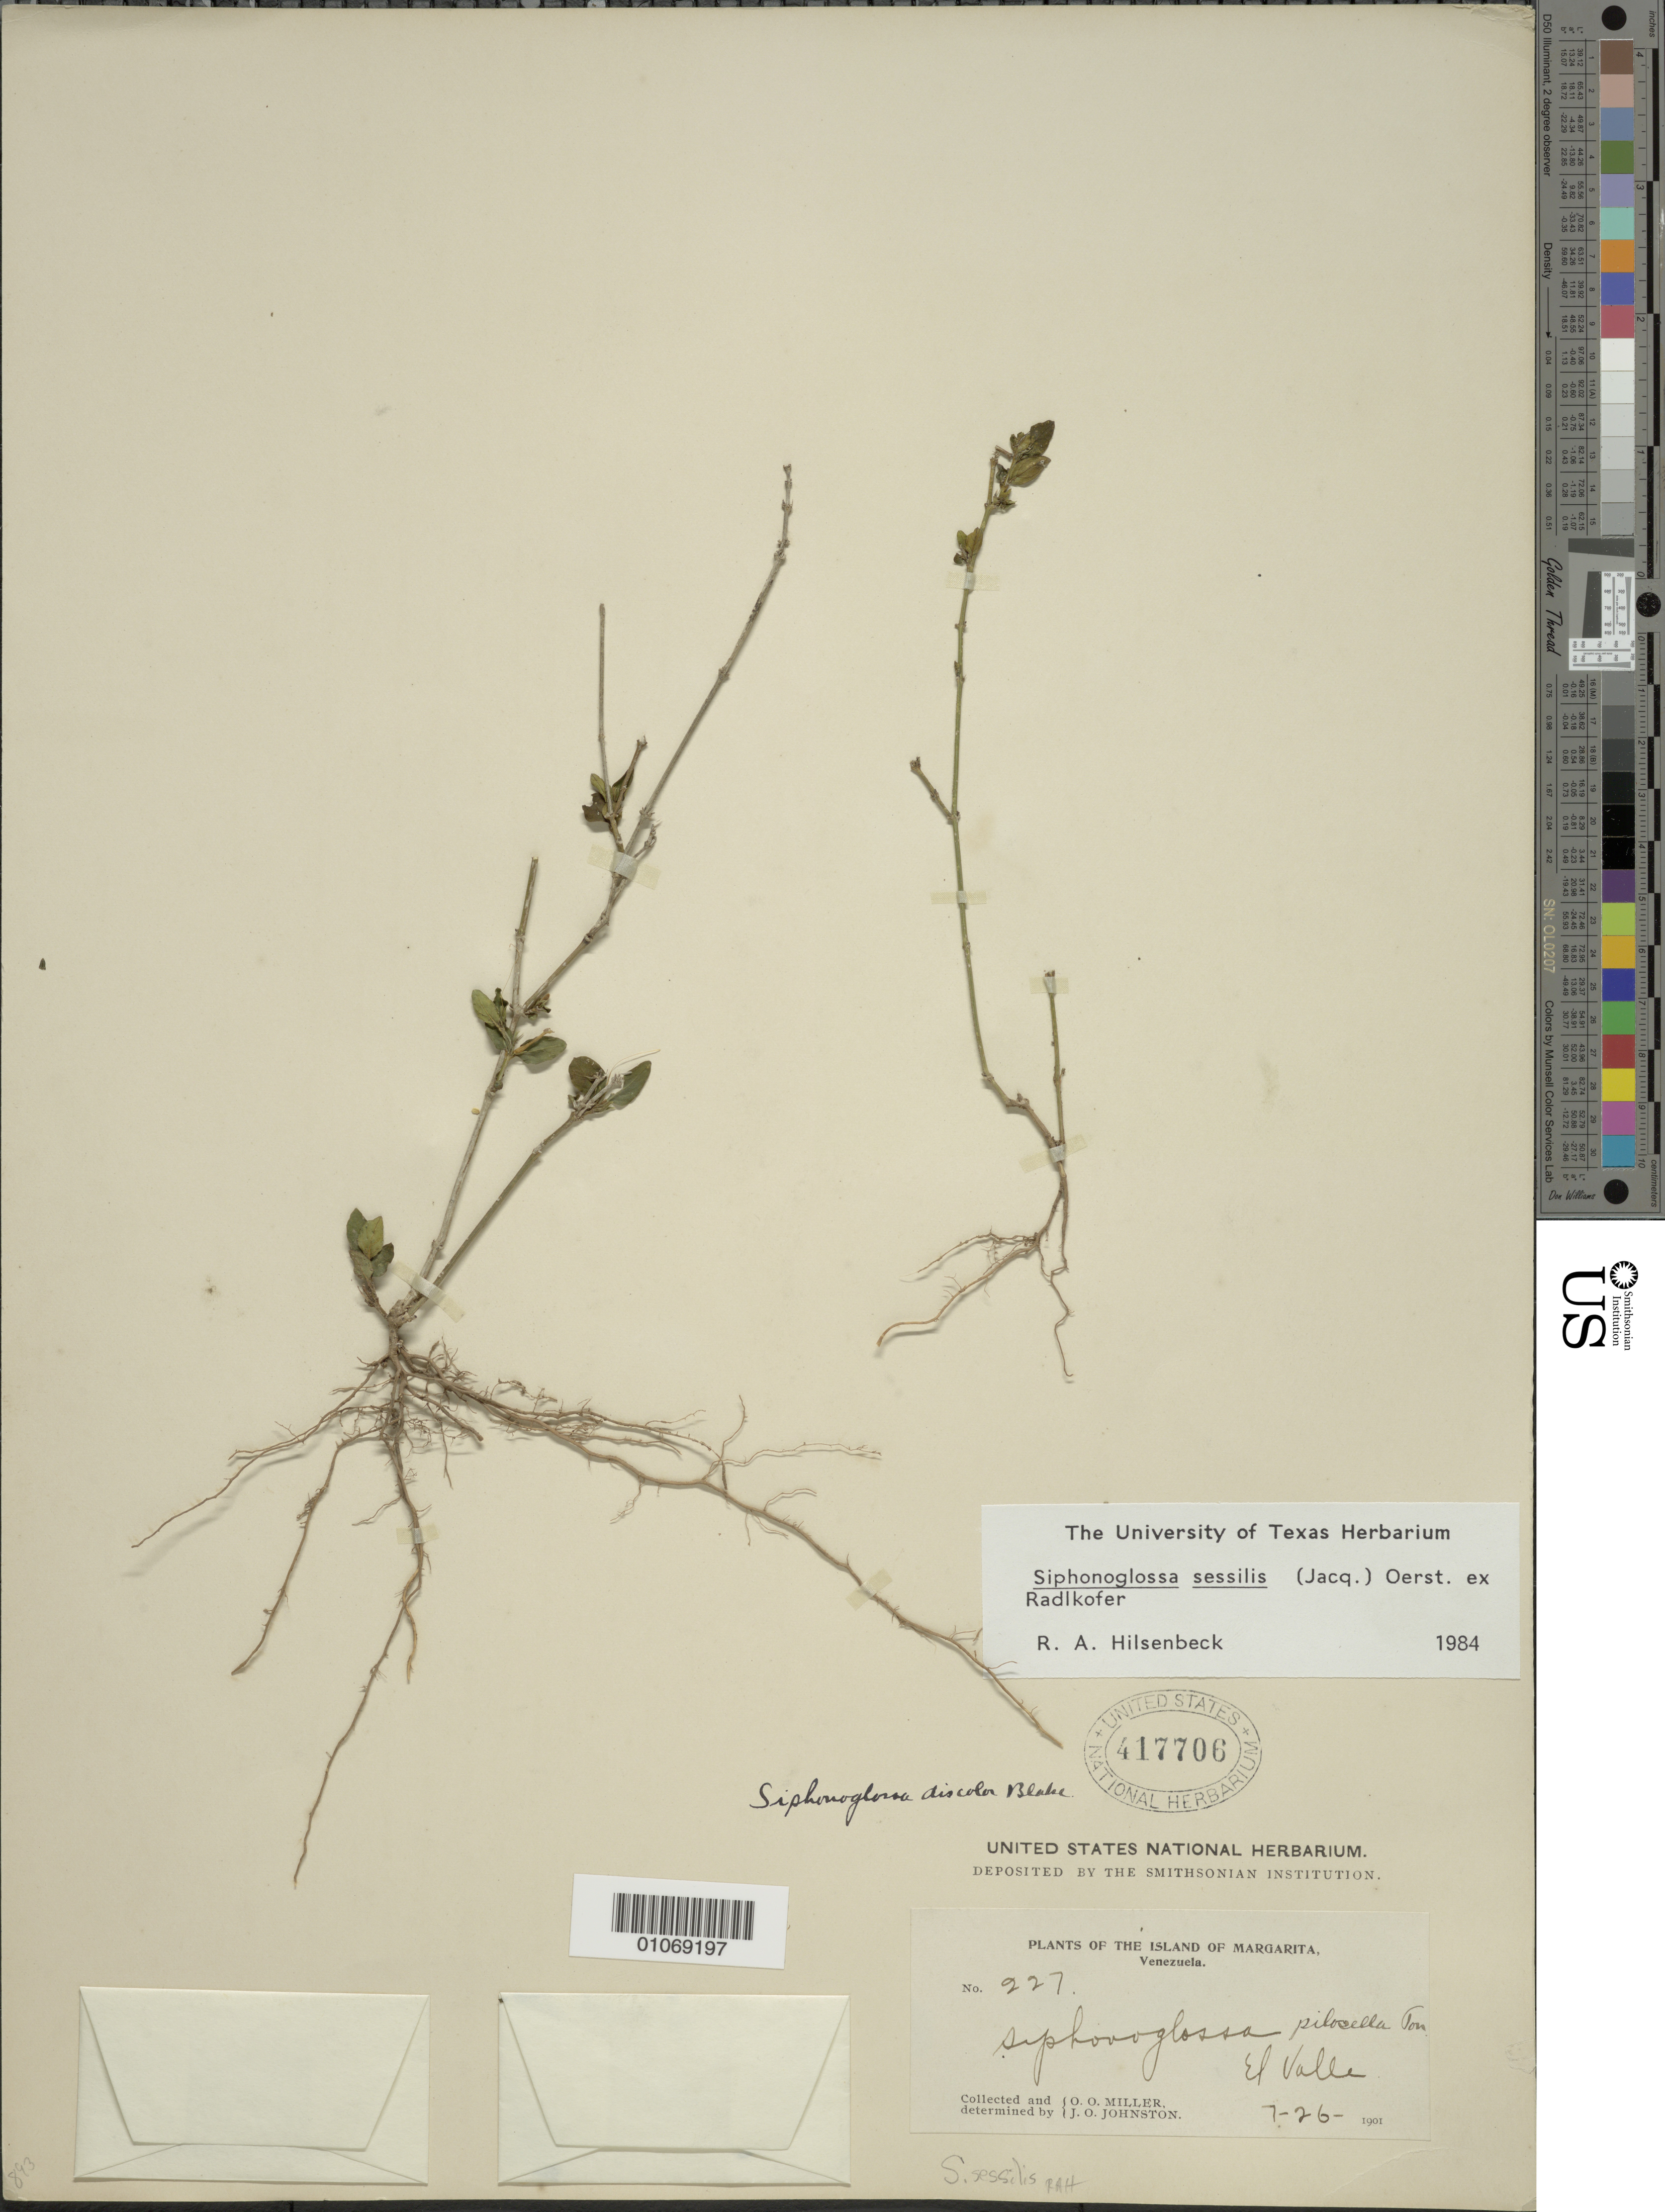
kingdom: Plantae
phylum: Tracheophyta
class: Magnoliopsida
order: Lamiales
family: Acanthaceae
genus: Justicia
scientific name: Justicia sessilis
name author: Jacq.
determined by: Fisher, Amanda, (LOB), California State University, Long Beach (UNITED STATES)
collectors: O. O. Miller & J. Johnston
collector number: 227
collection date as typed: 26 Jul 1901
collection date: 1901-07-26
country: Venezuela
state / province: Nueva Esparta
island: Margarita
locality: El Valle.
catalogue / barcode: US 417706